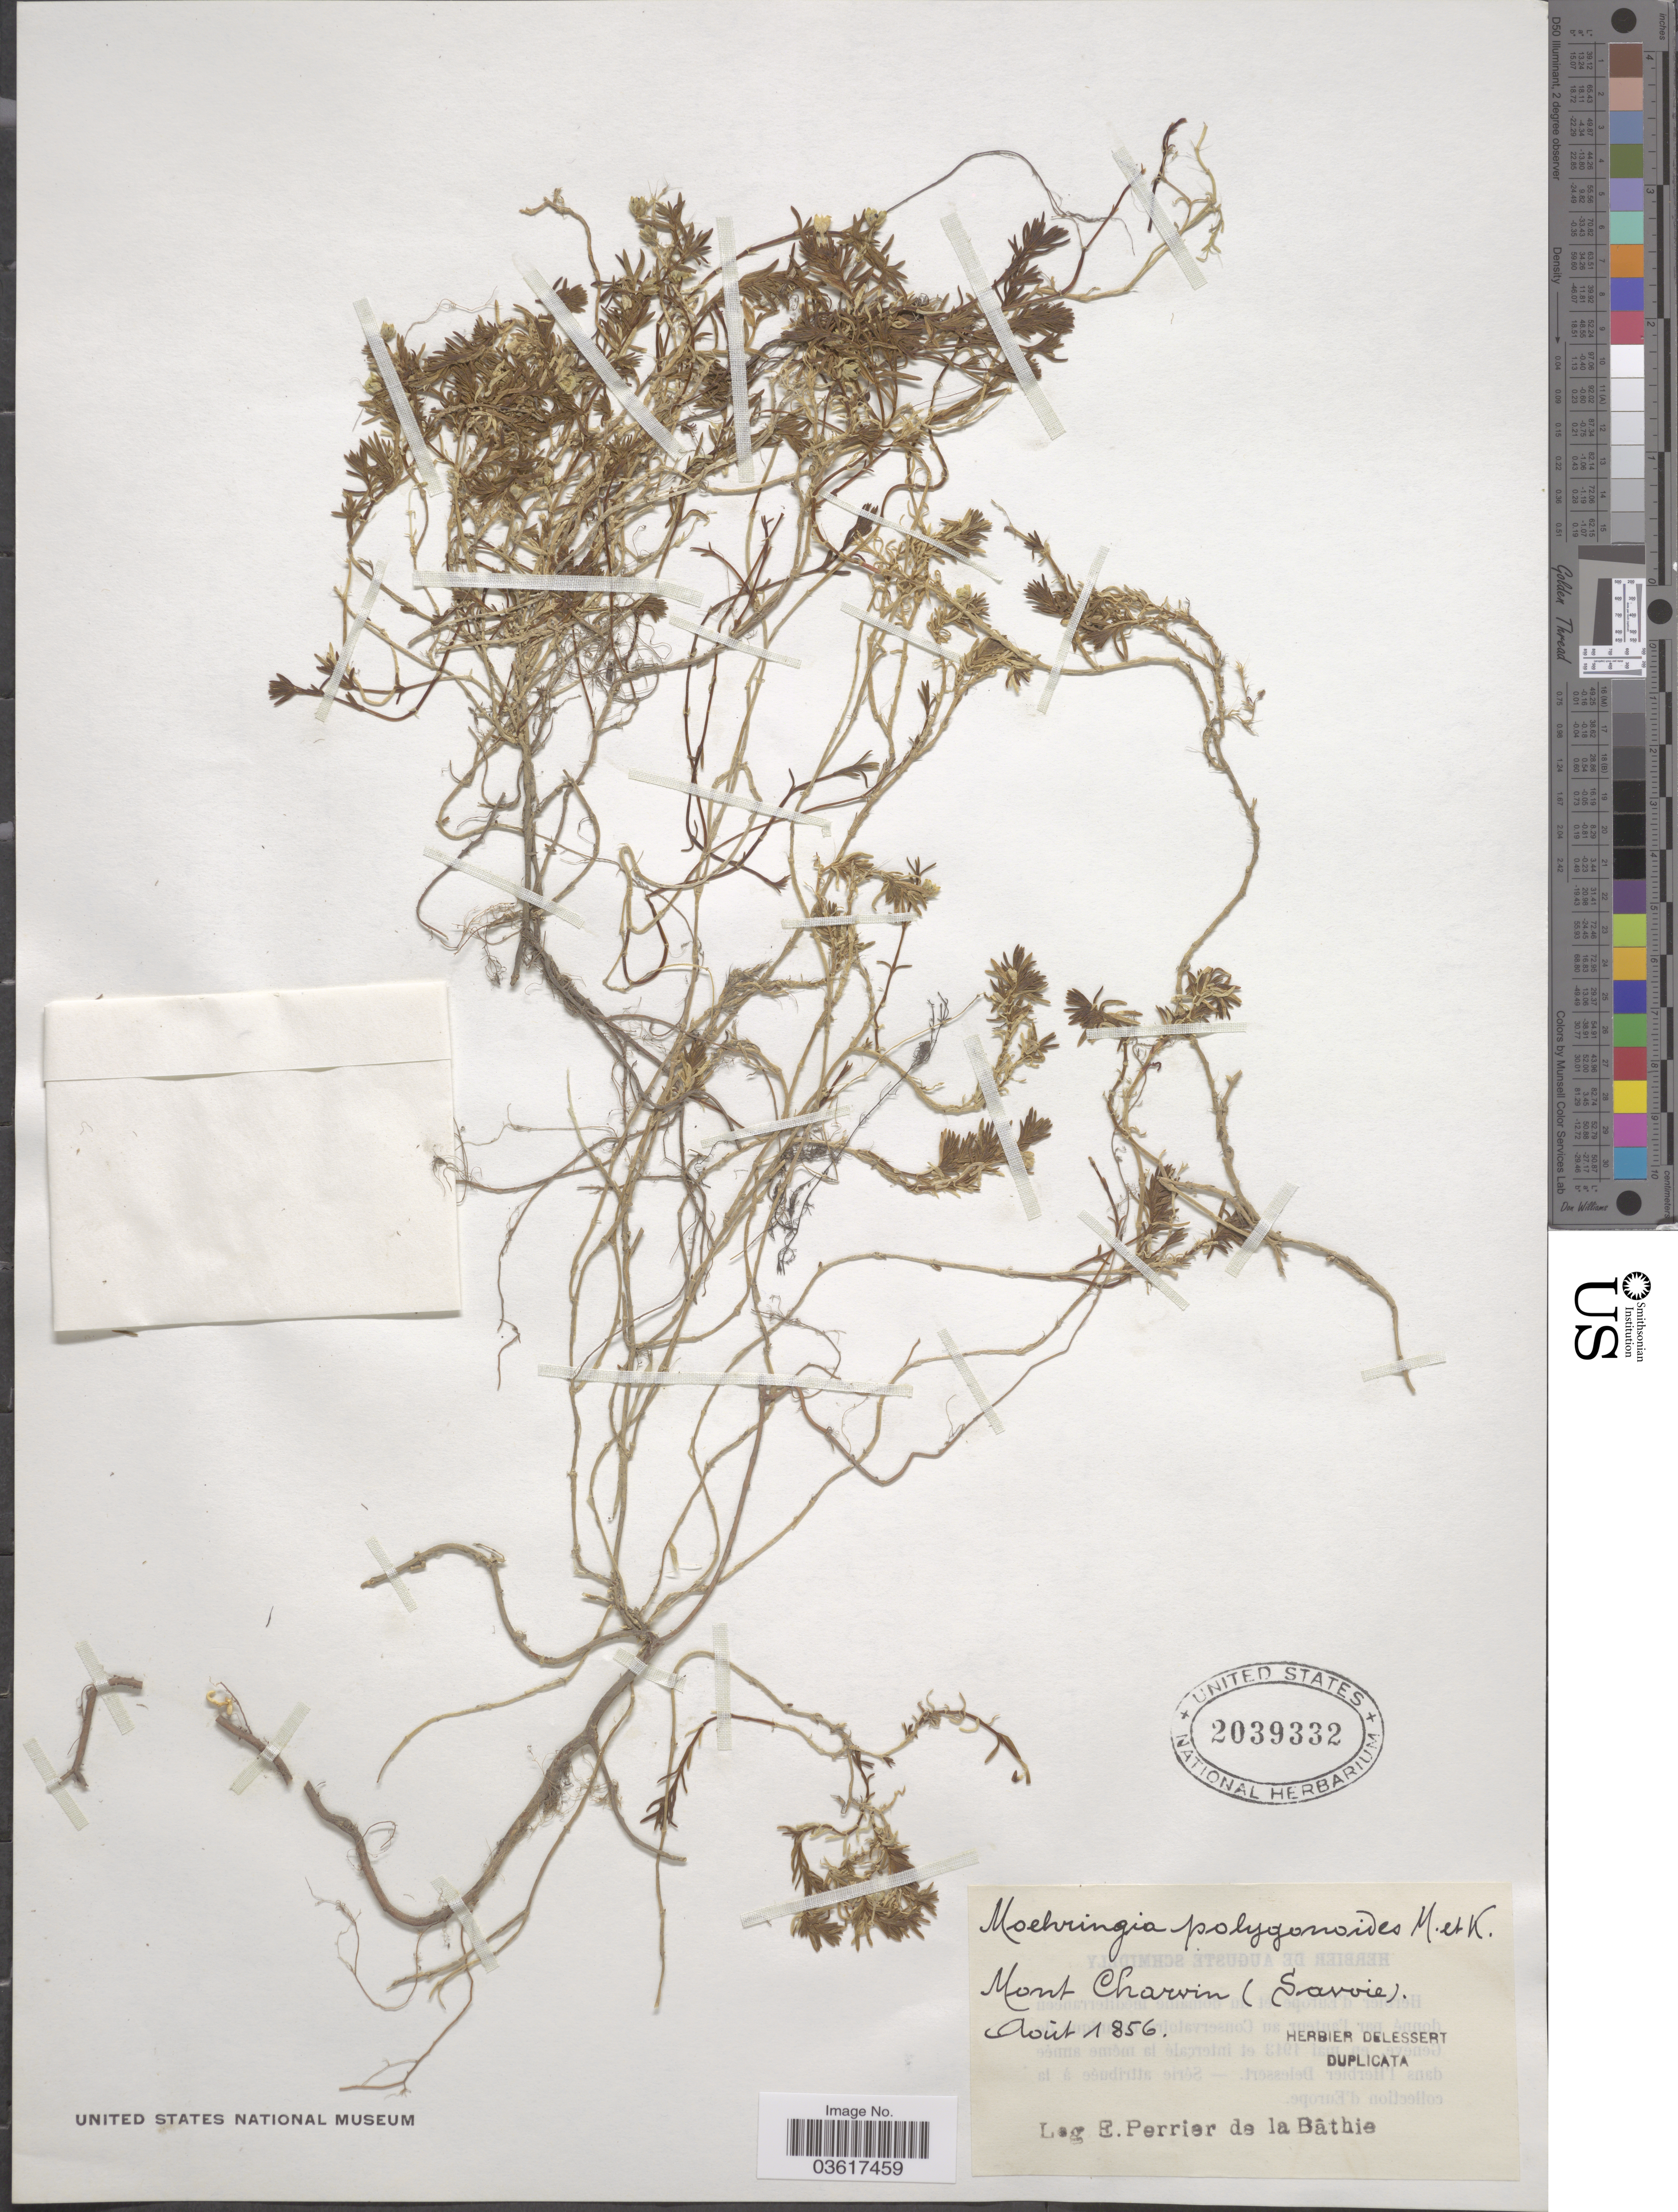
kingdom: Plantae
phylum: Tracheophyta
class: Magnoliopsida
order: Caryophyllales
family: Caryophyllaceae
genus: Moehringia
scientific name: Moehringia polygonoides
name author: (Wulfen) Mert. & W.D.J. Koch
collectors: E. Perrier de la Bâthie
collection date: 1856-08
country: France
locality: Mount Charvin (Savoie).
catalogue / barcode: US 2039332